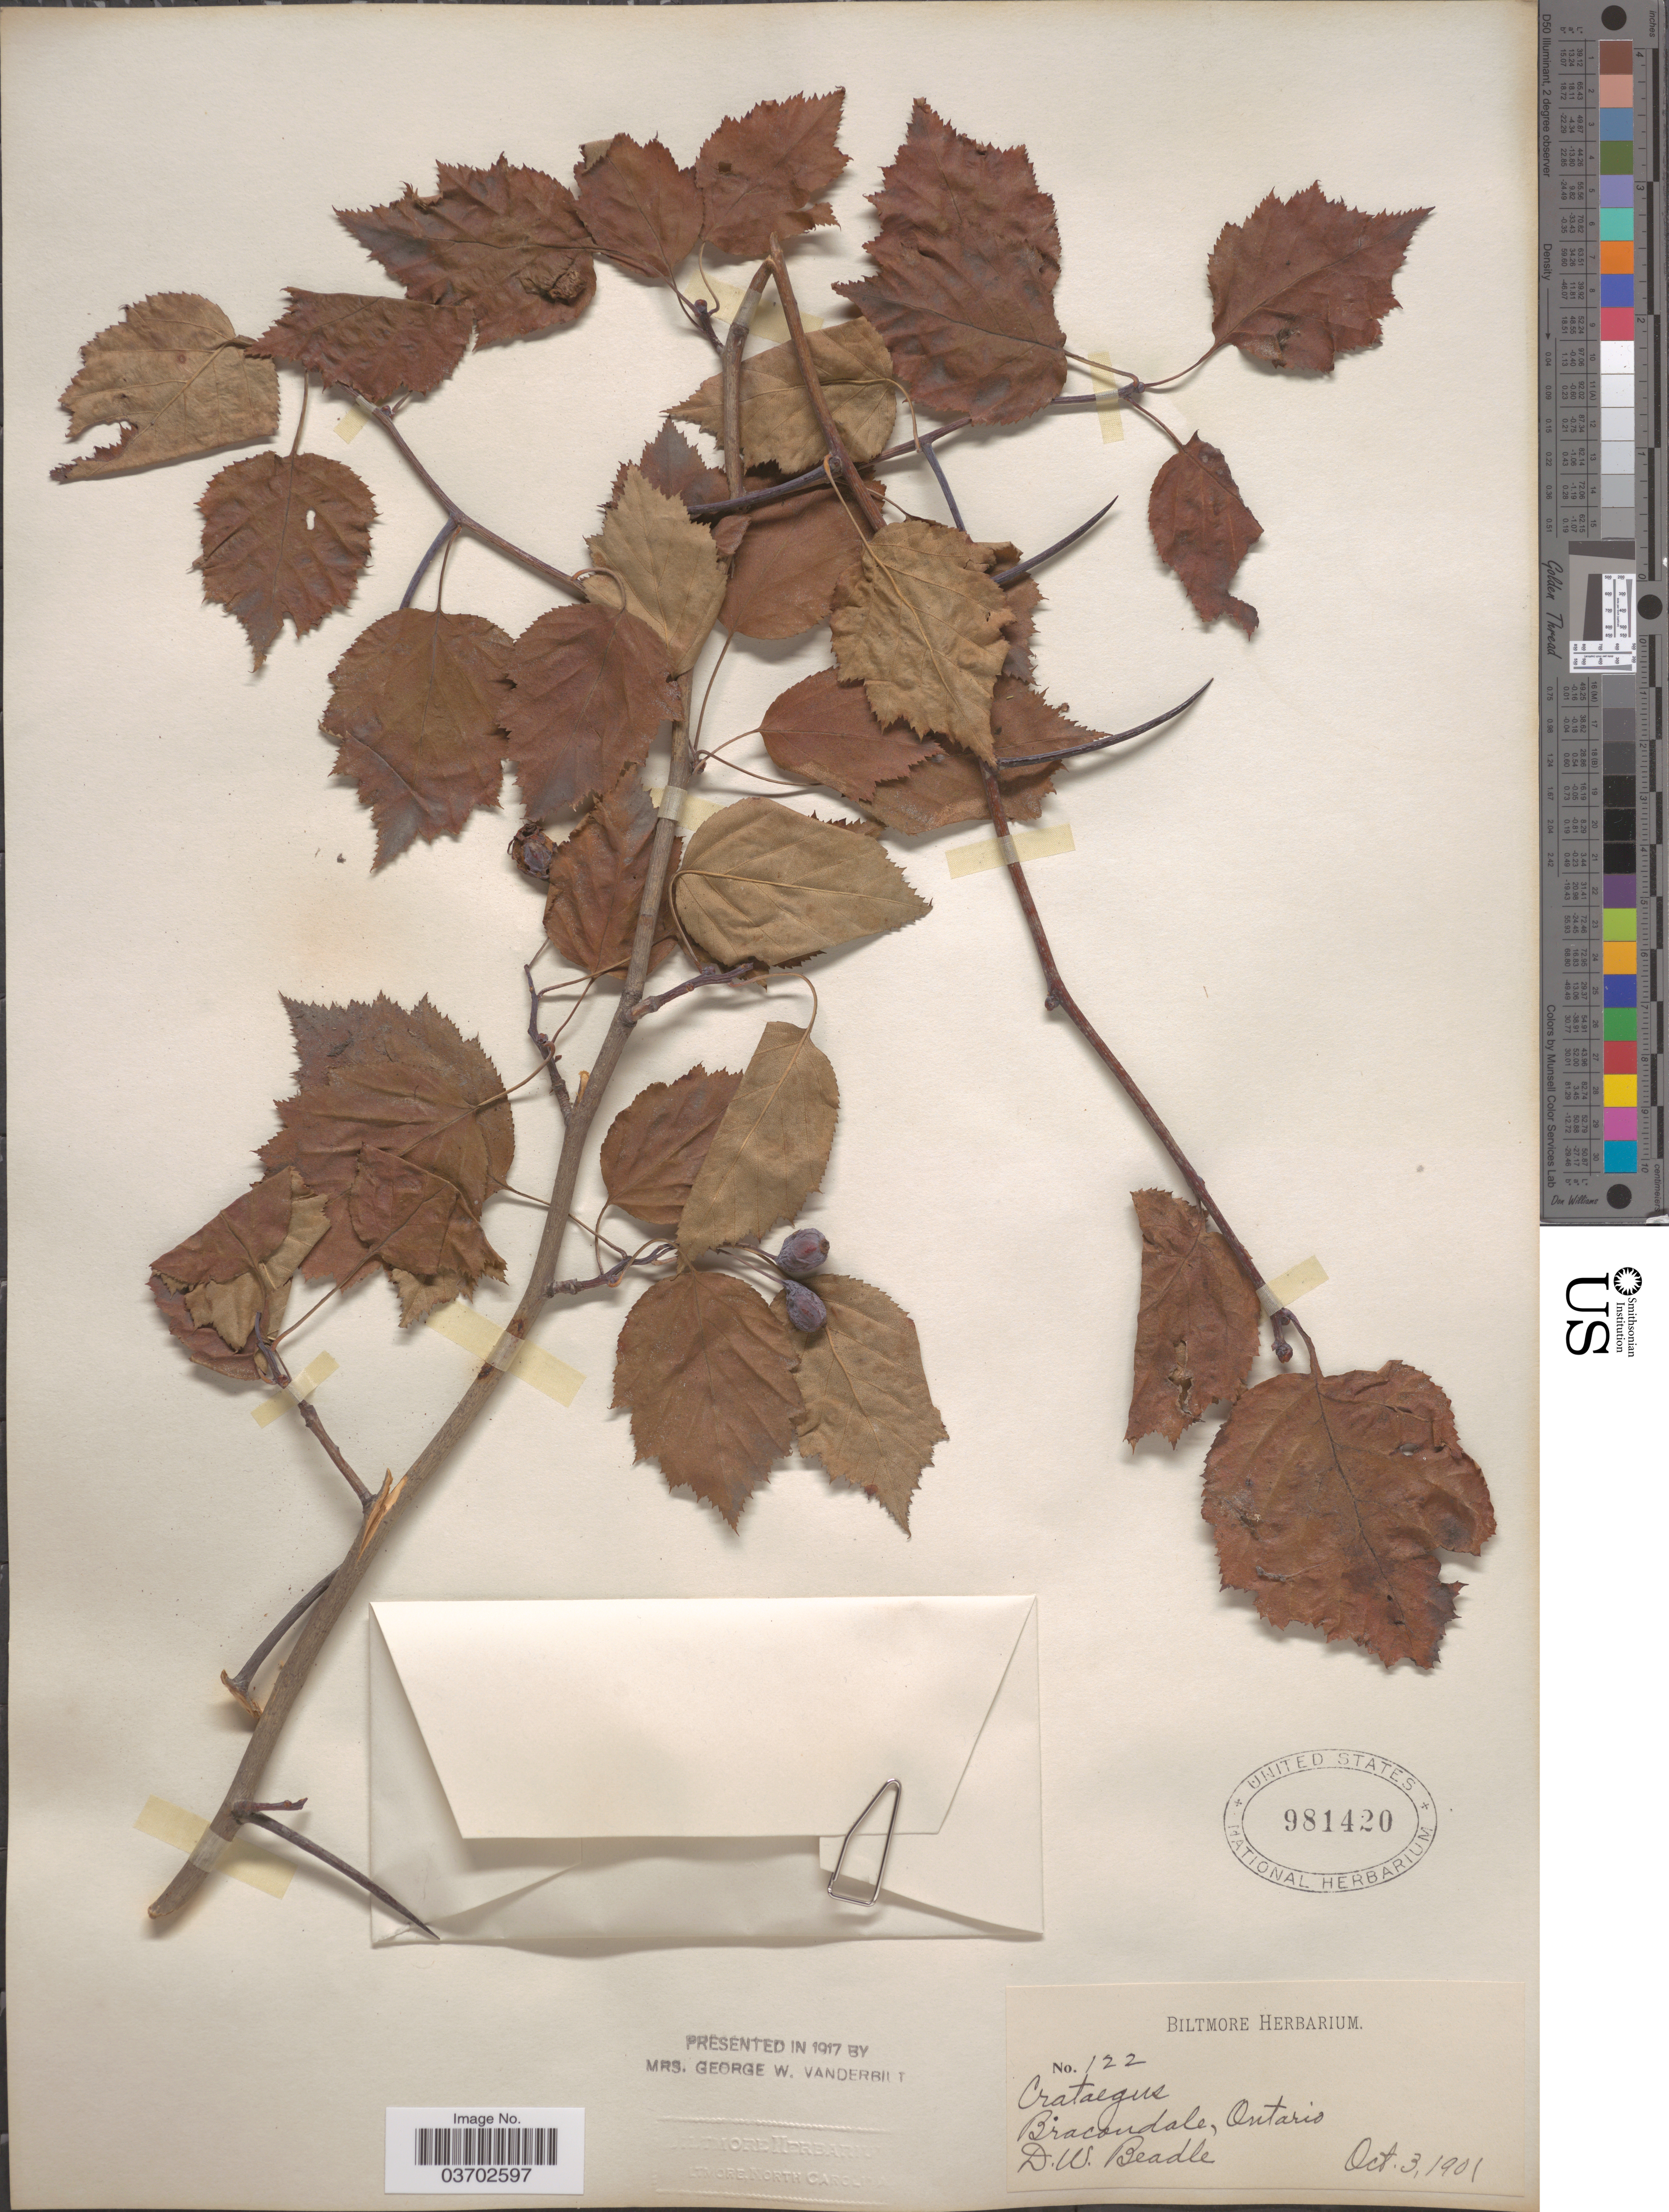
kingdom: Plantae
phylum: Tracheophyta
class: Magnoliopsida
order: Rosales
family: Rosaceae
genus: Crataegus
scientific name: Crataegus sp.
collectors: D. Beadle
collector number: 122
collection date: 1901-10-03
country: Canada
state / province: Ontario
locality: Bracondale.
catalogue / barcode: US 981420